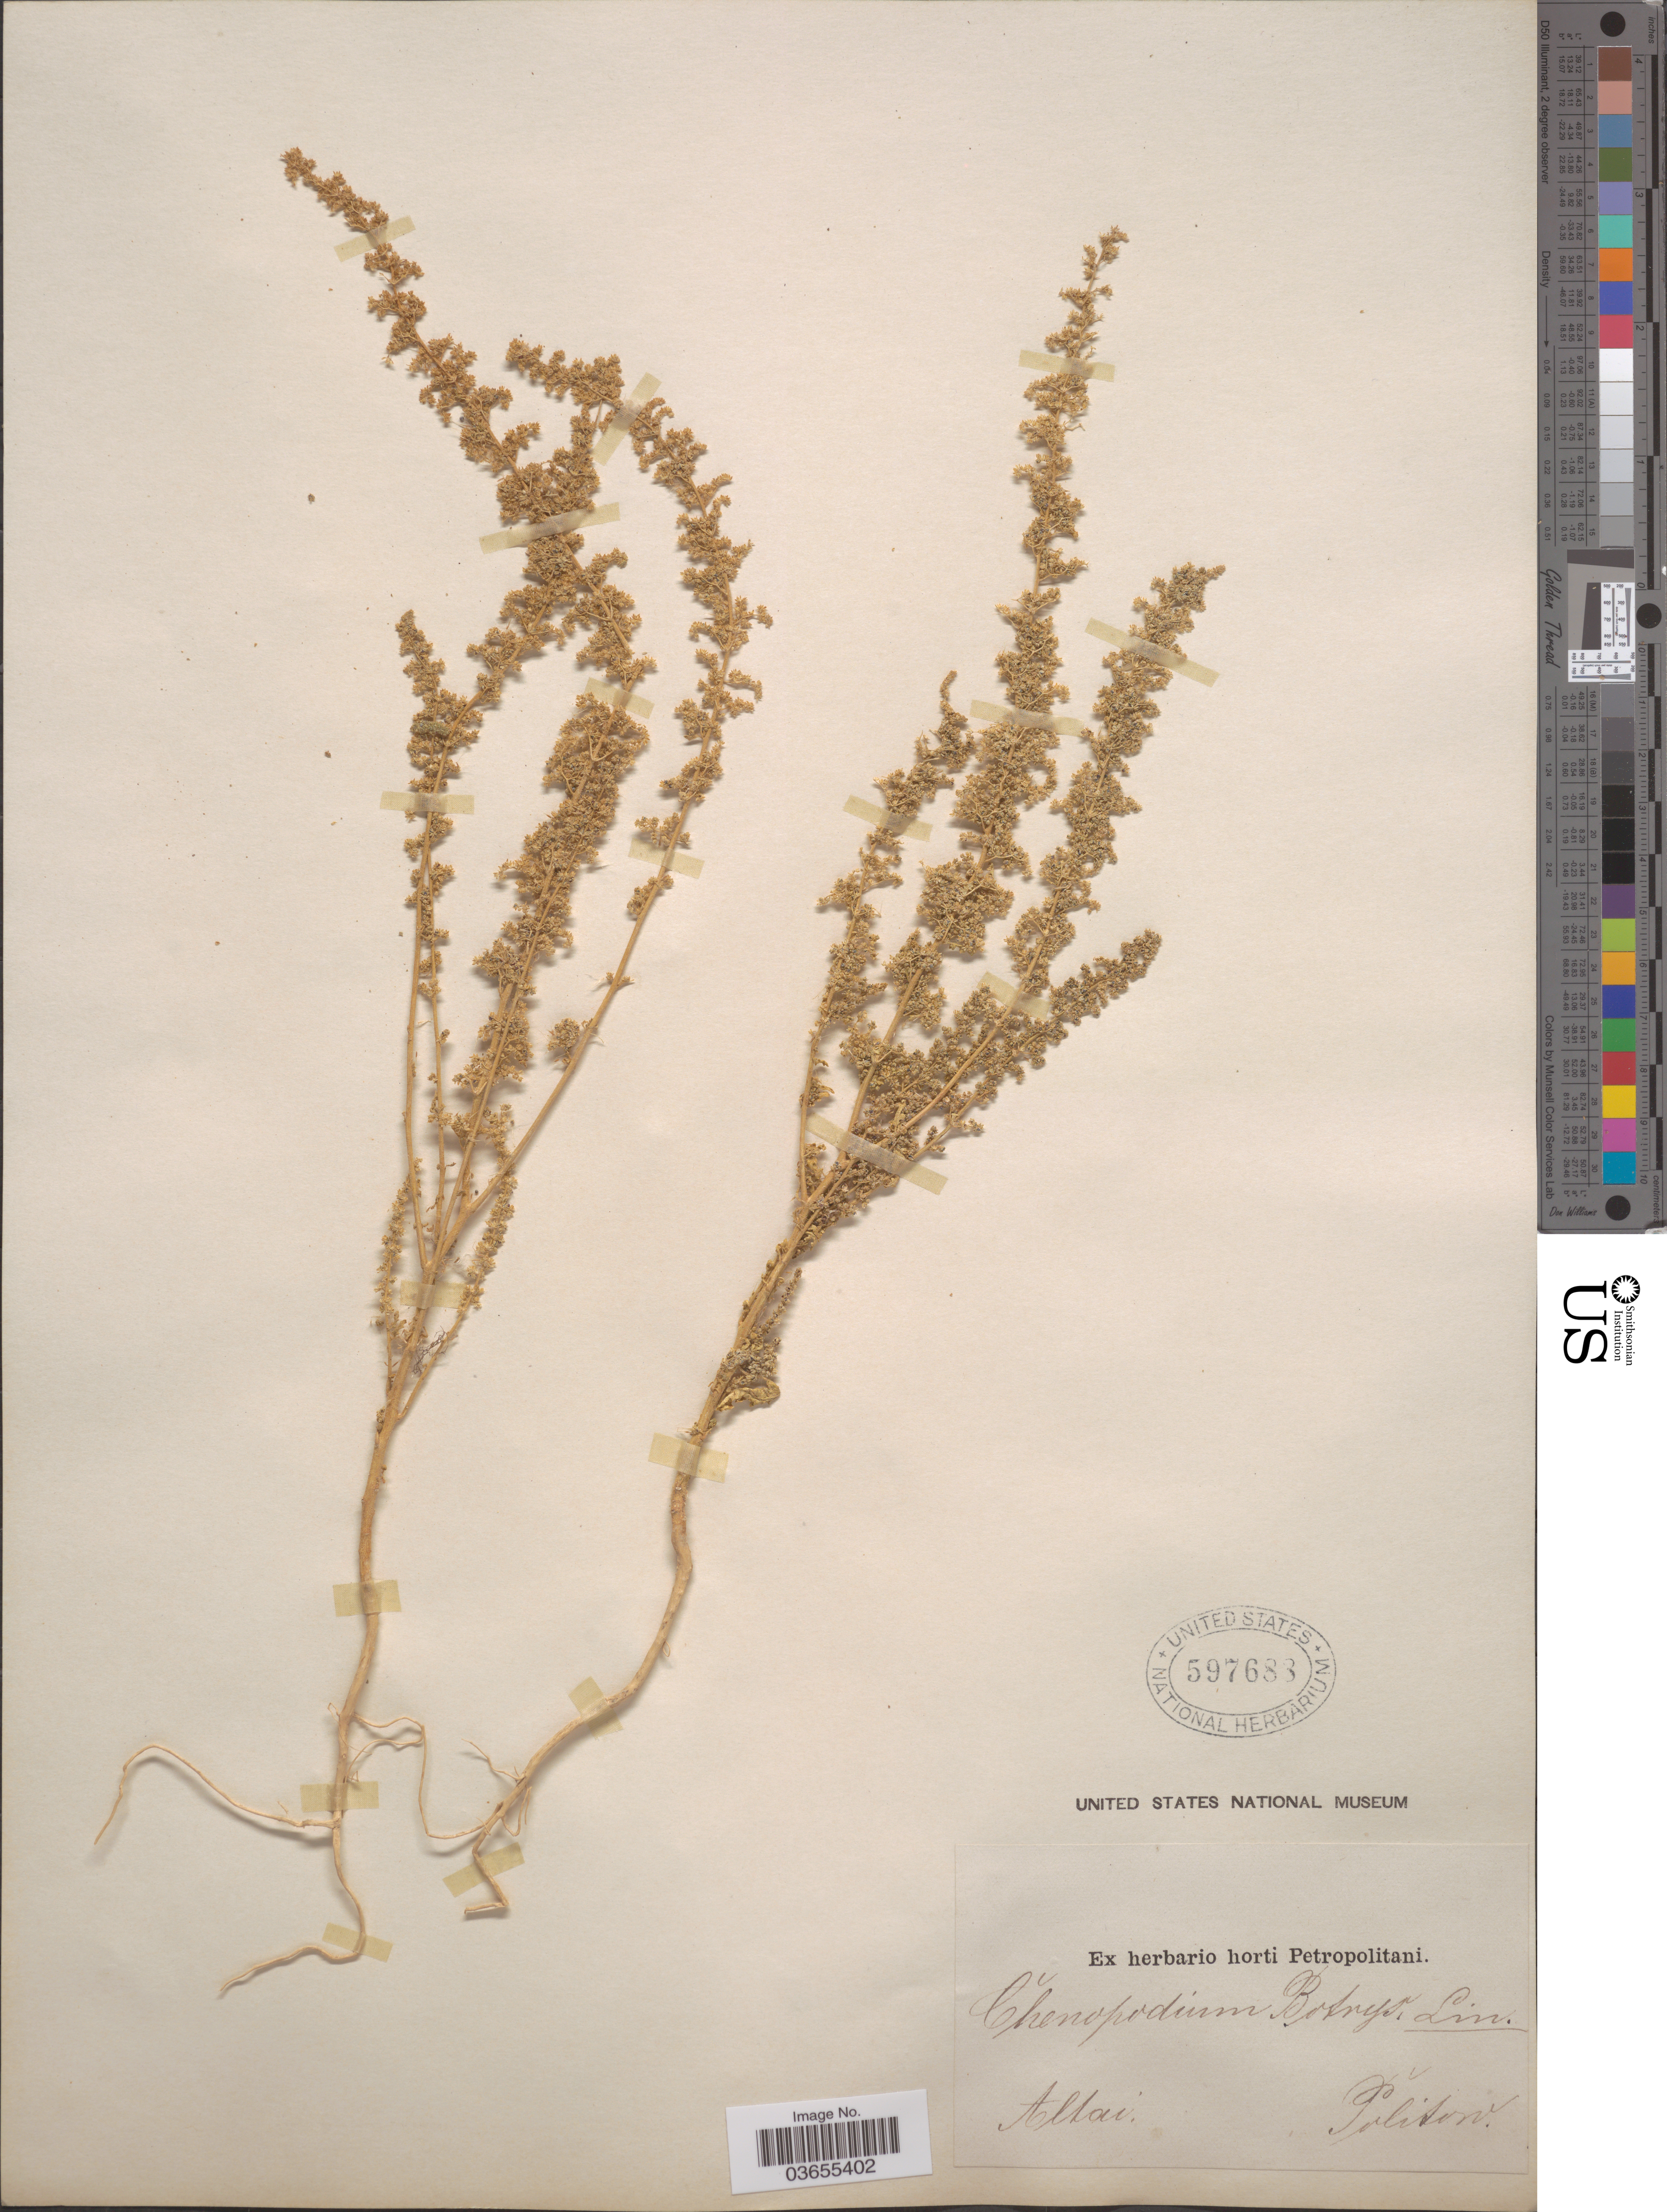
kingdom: Plantae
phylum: Tracheophyta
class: Magnoliopsida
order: Caryophyllales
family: Amaranthaceae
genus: Chenopodium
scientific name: Chenopodium botrys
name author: L.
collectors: -. Politow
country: Russian Federation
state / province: Altai Republic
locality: Altai.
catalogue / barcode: US 597688